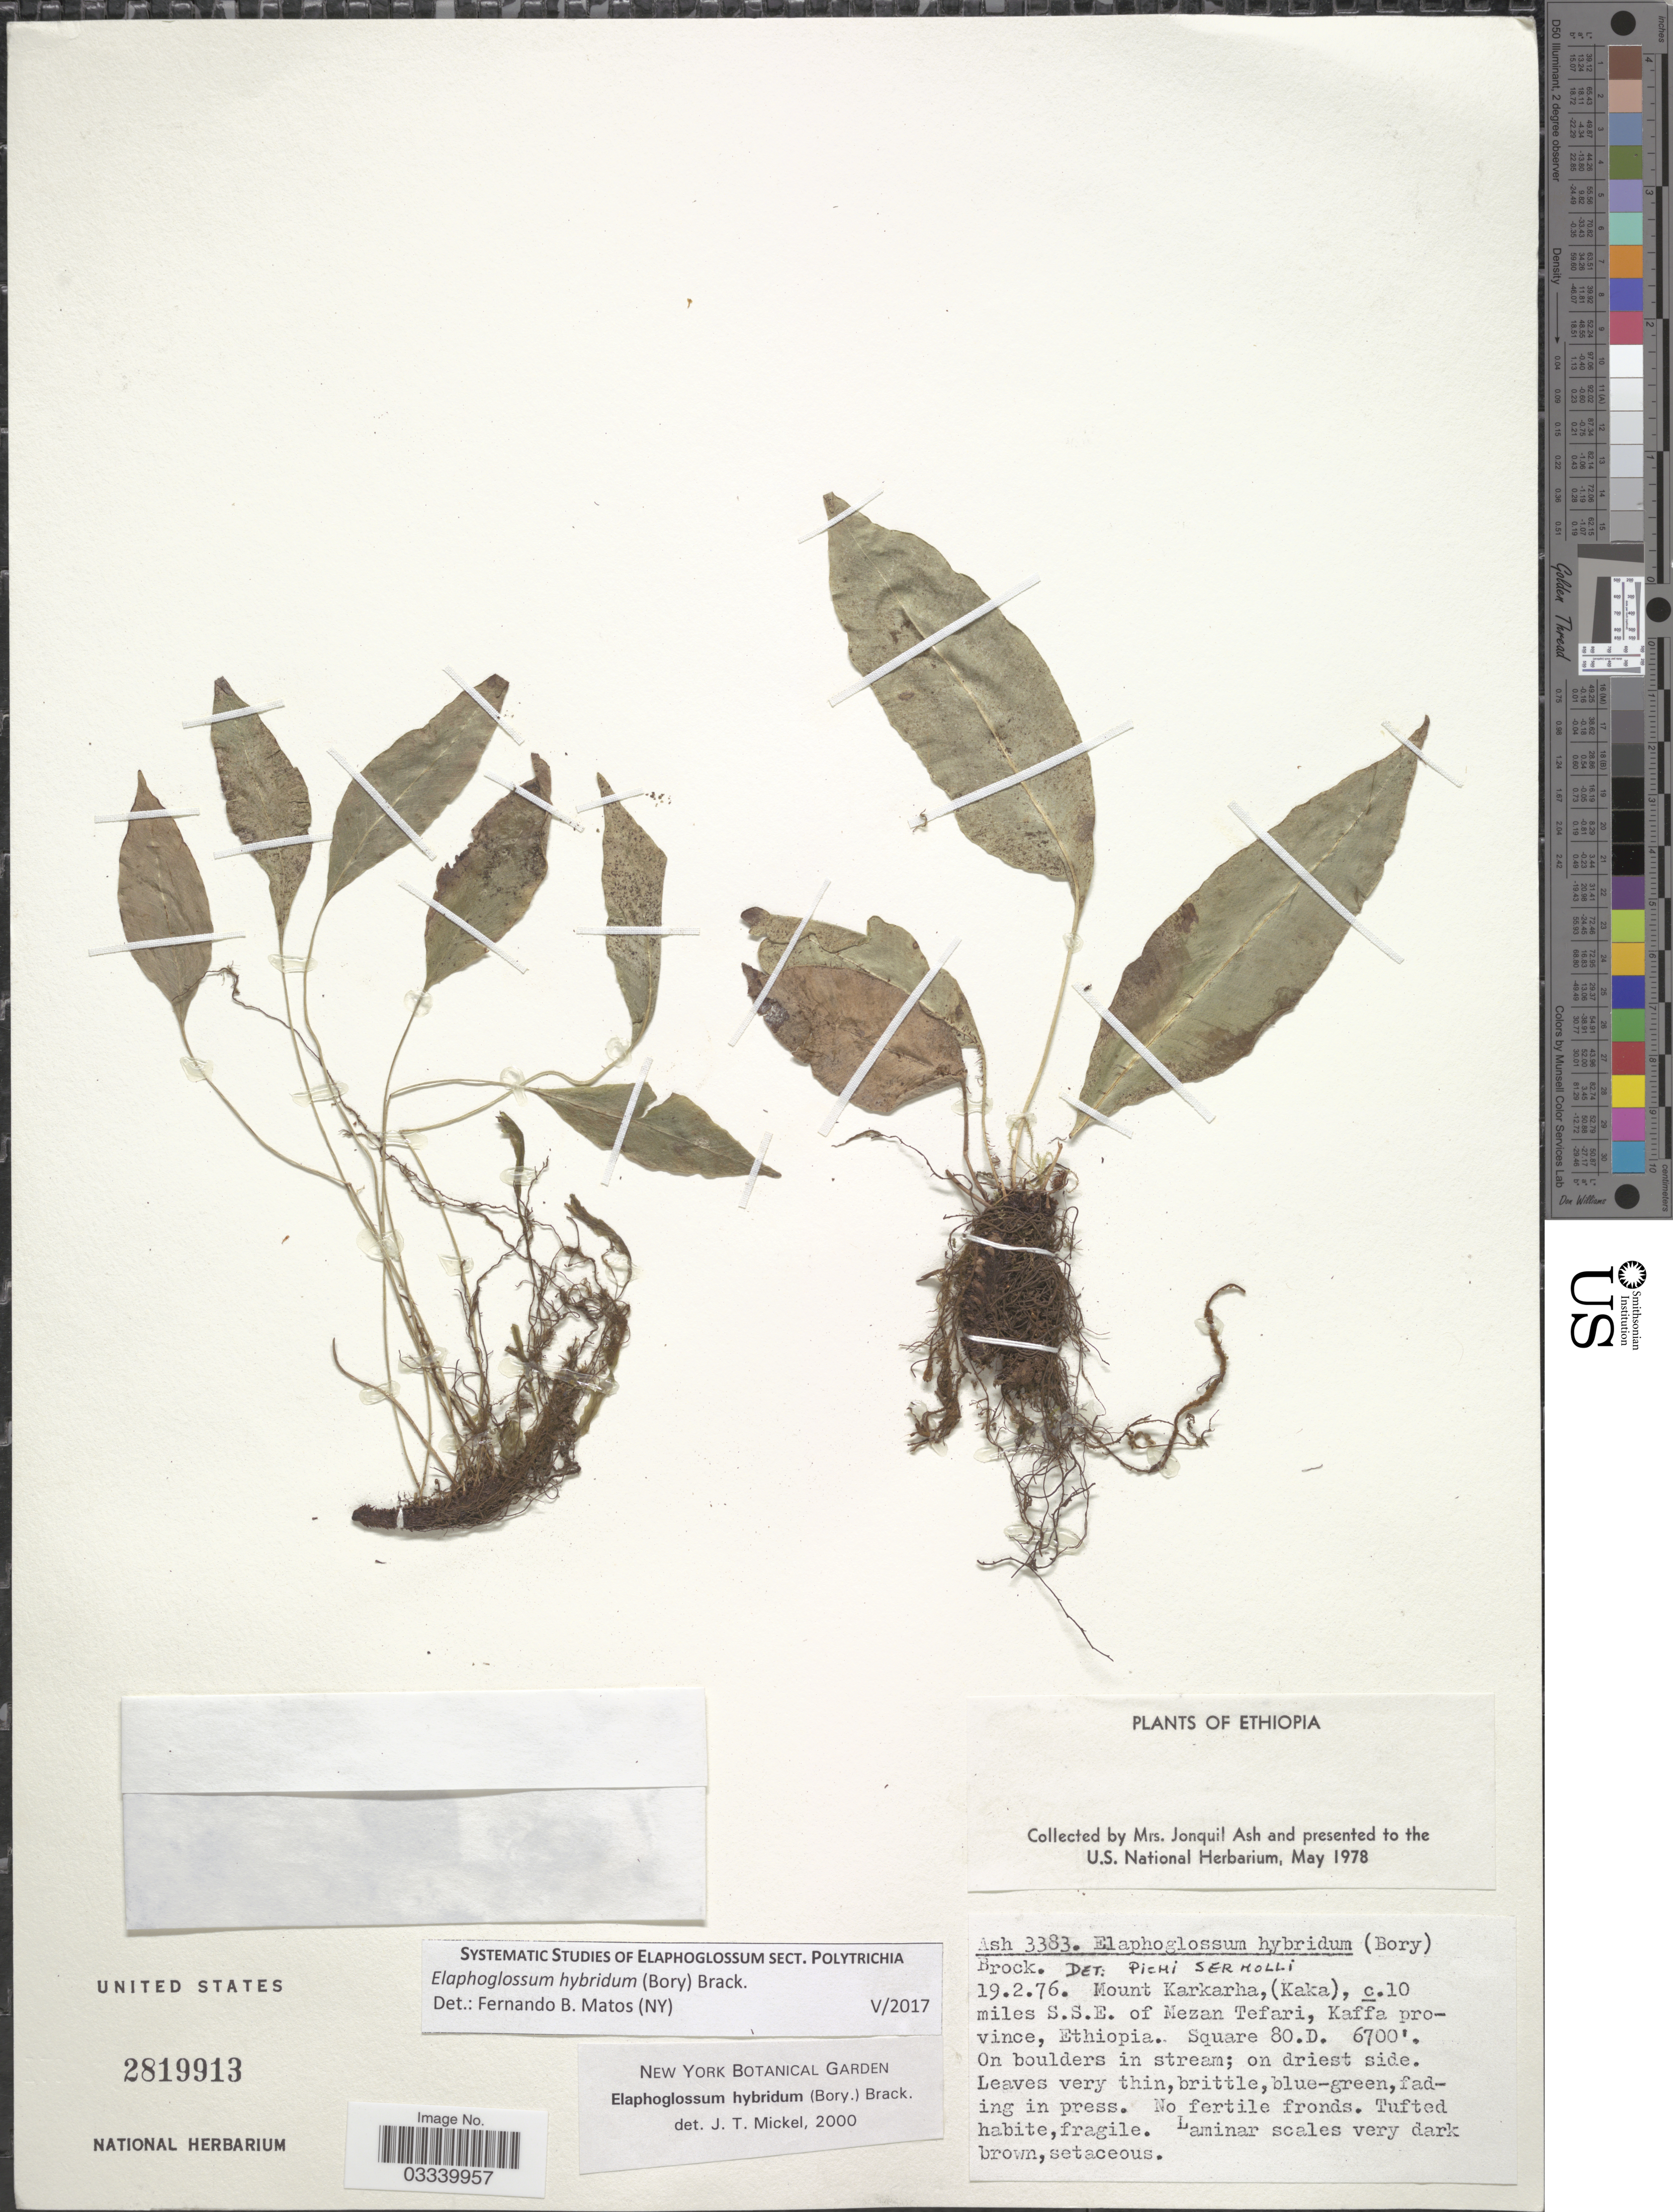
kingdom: Plantae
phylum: Tracheophyta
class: Polypodiopsida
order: Polypodiales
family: Dryopteridaceae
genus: Elaphoglossum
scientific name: Elaphoglossum hybridum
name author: (Bory) T. Moore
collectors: J. Ash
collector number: Ash 3383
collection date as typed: Transcribed d/m/y: 19/2/76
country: Ethiopia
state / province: Southern Nations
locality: Mount Karkarha (Kara), c. 10 miles S.S.E. of Mezan Tefari, Kaffa province. Square 80.D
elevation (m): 2042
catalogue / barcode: US 2819913